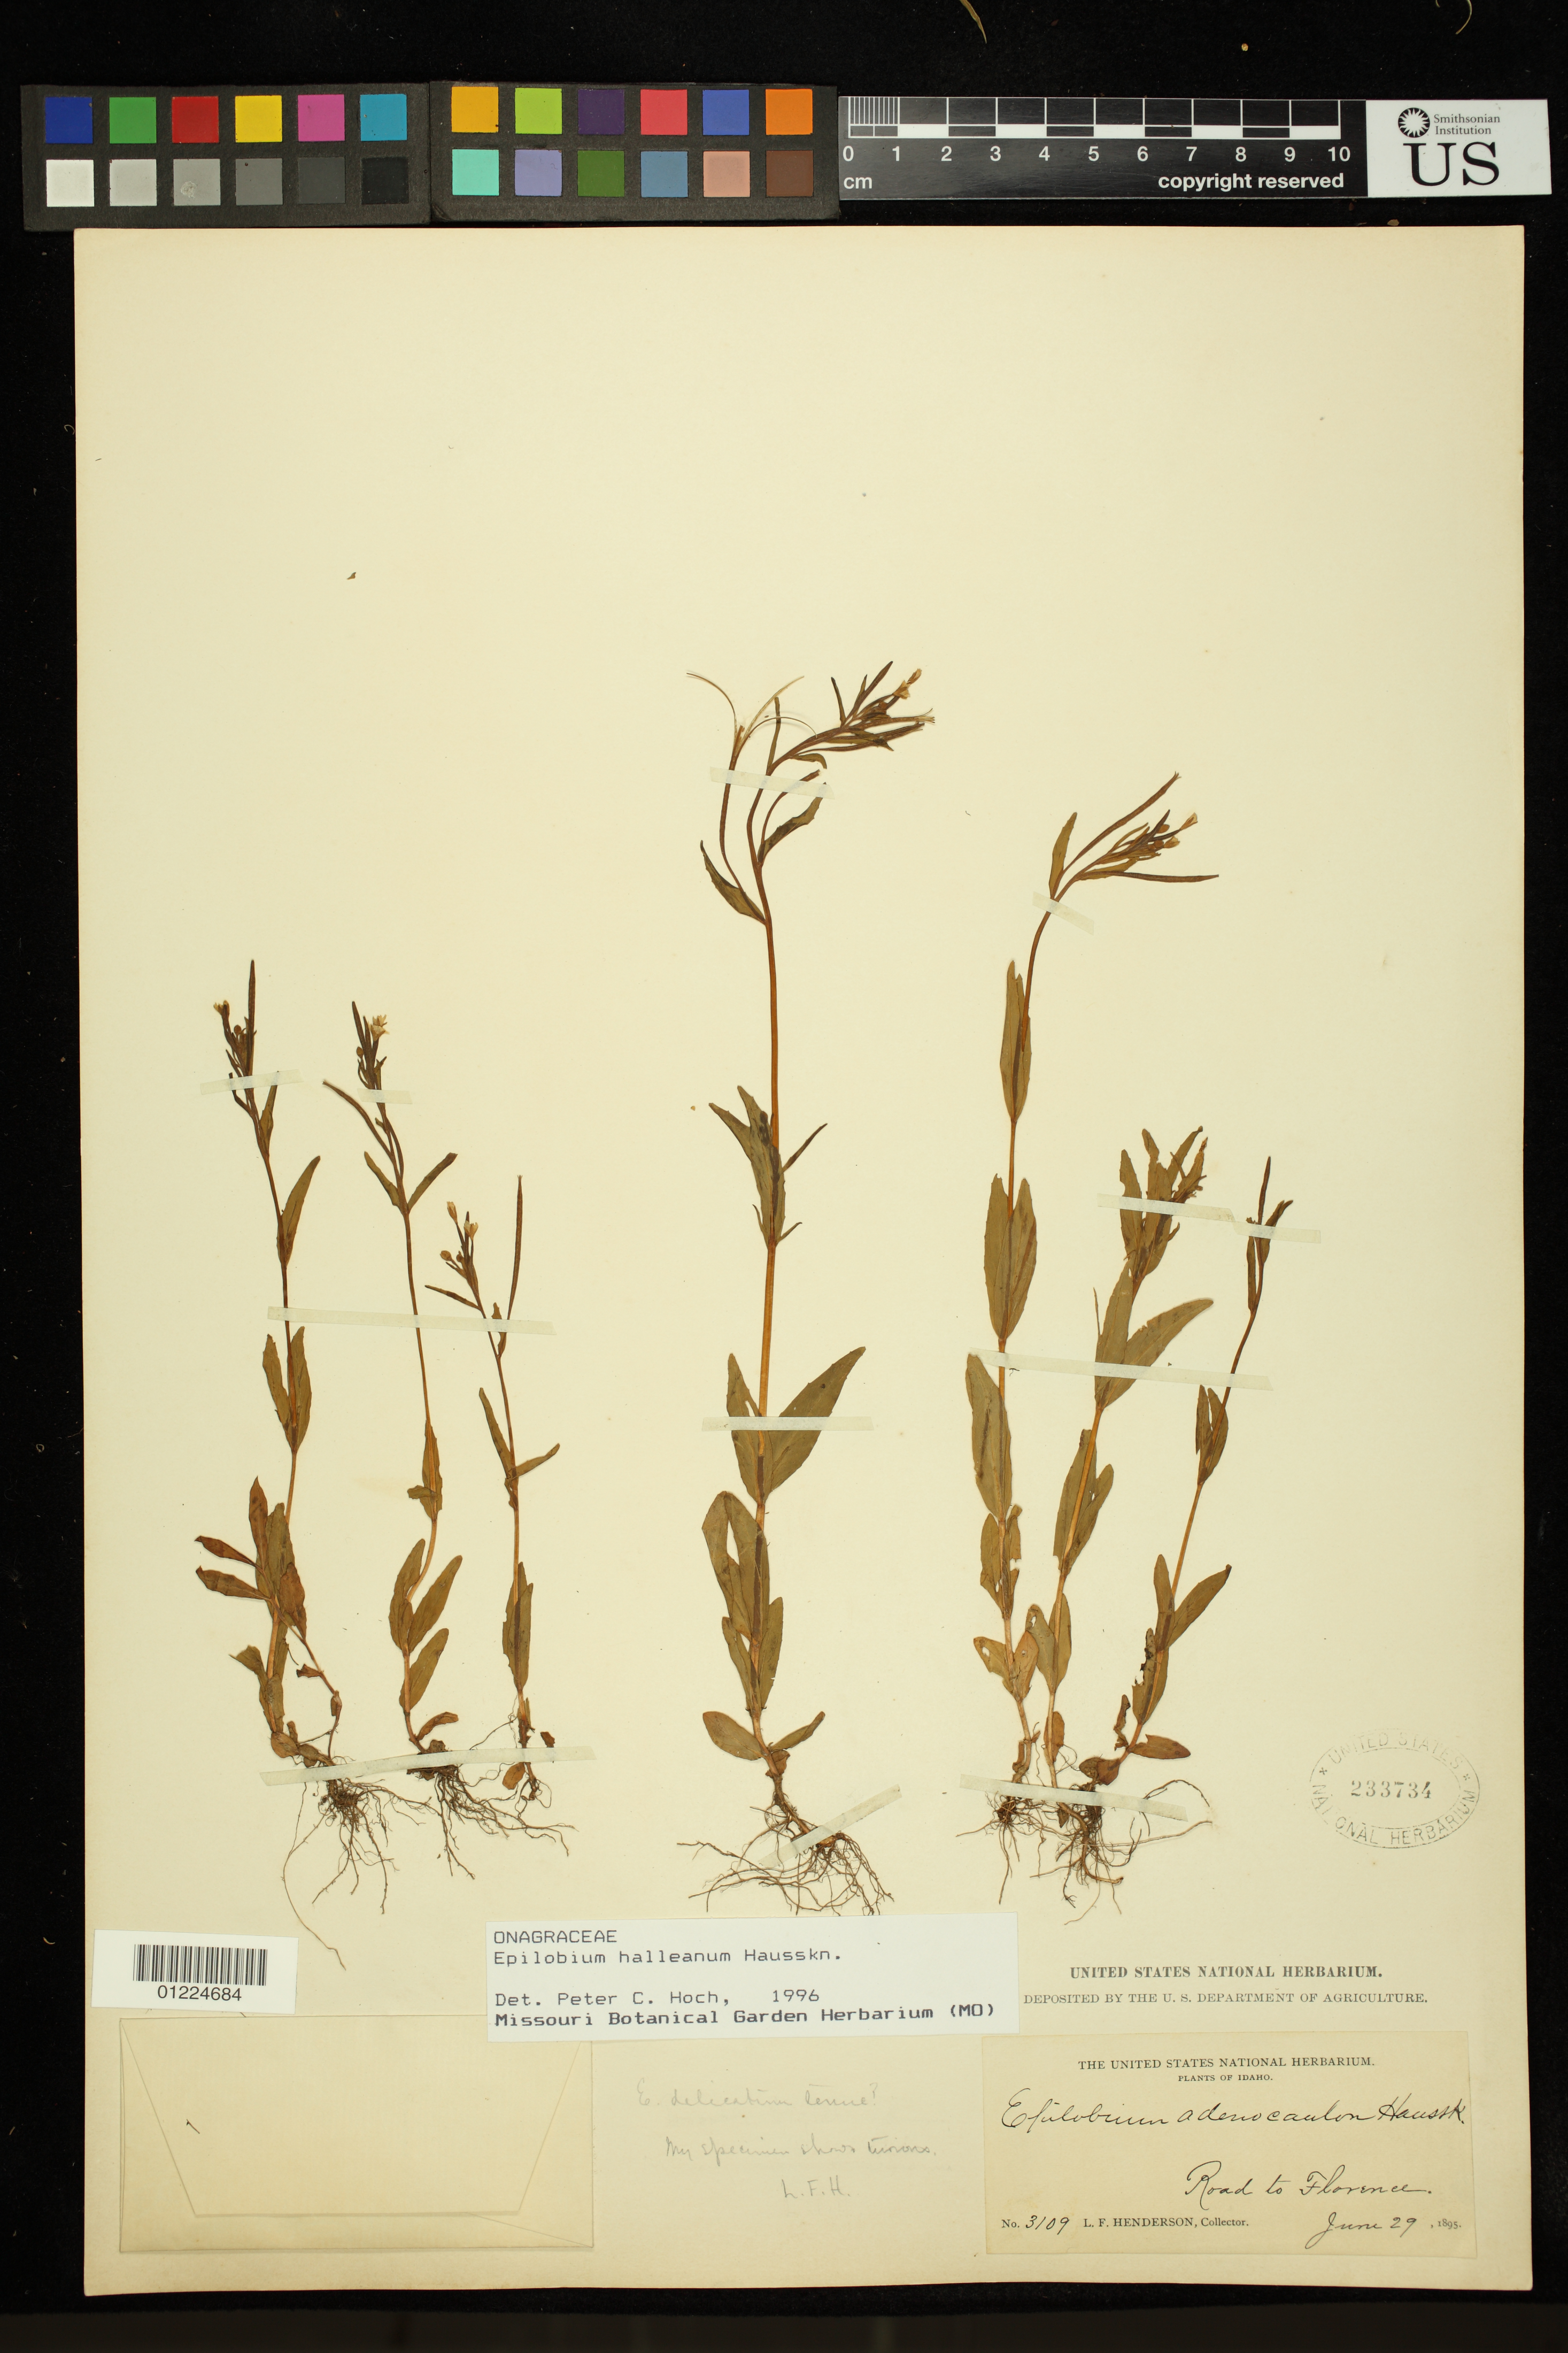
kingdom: Plantae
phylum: Tracheophyta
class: Magnoliopsida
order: Myrtales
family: Onagraceae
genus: Epilobium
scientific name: Epilobium hallianum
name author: Hausskn.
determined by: Hoch, P. C.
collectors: L. F. Henderson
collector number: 3109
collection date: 1895-06-29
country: United States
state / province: Idaho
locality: Poad to Florence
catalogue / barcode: US 233734